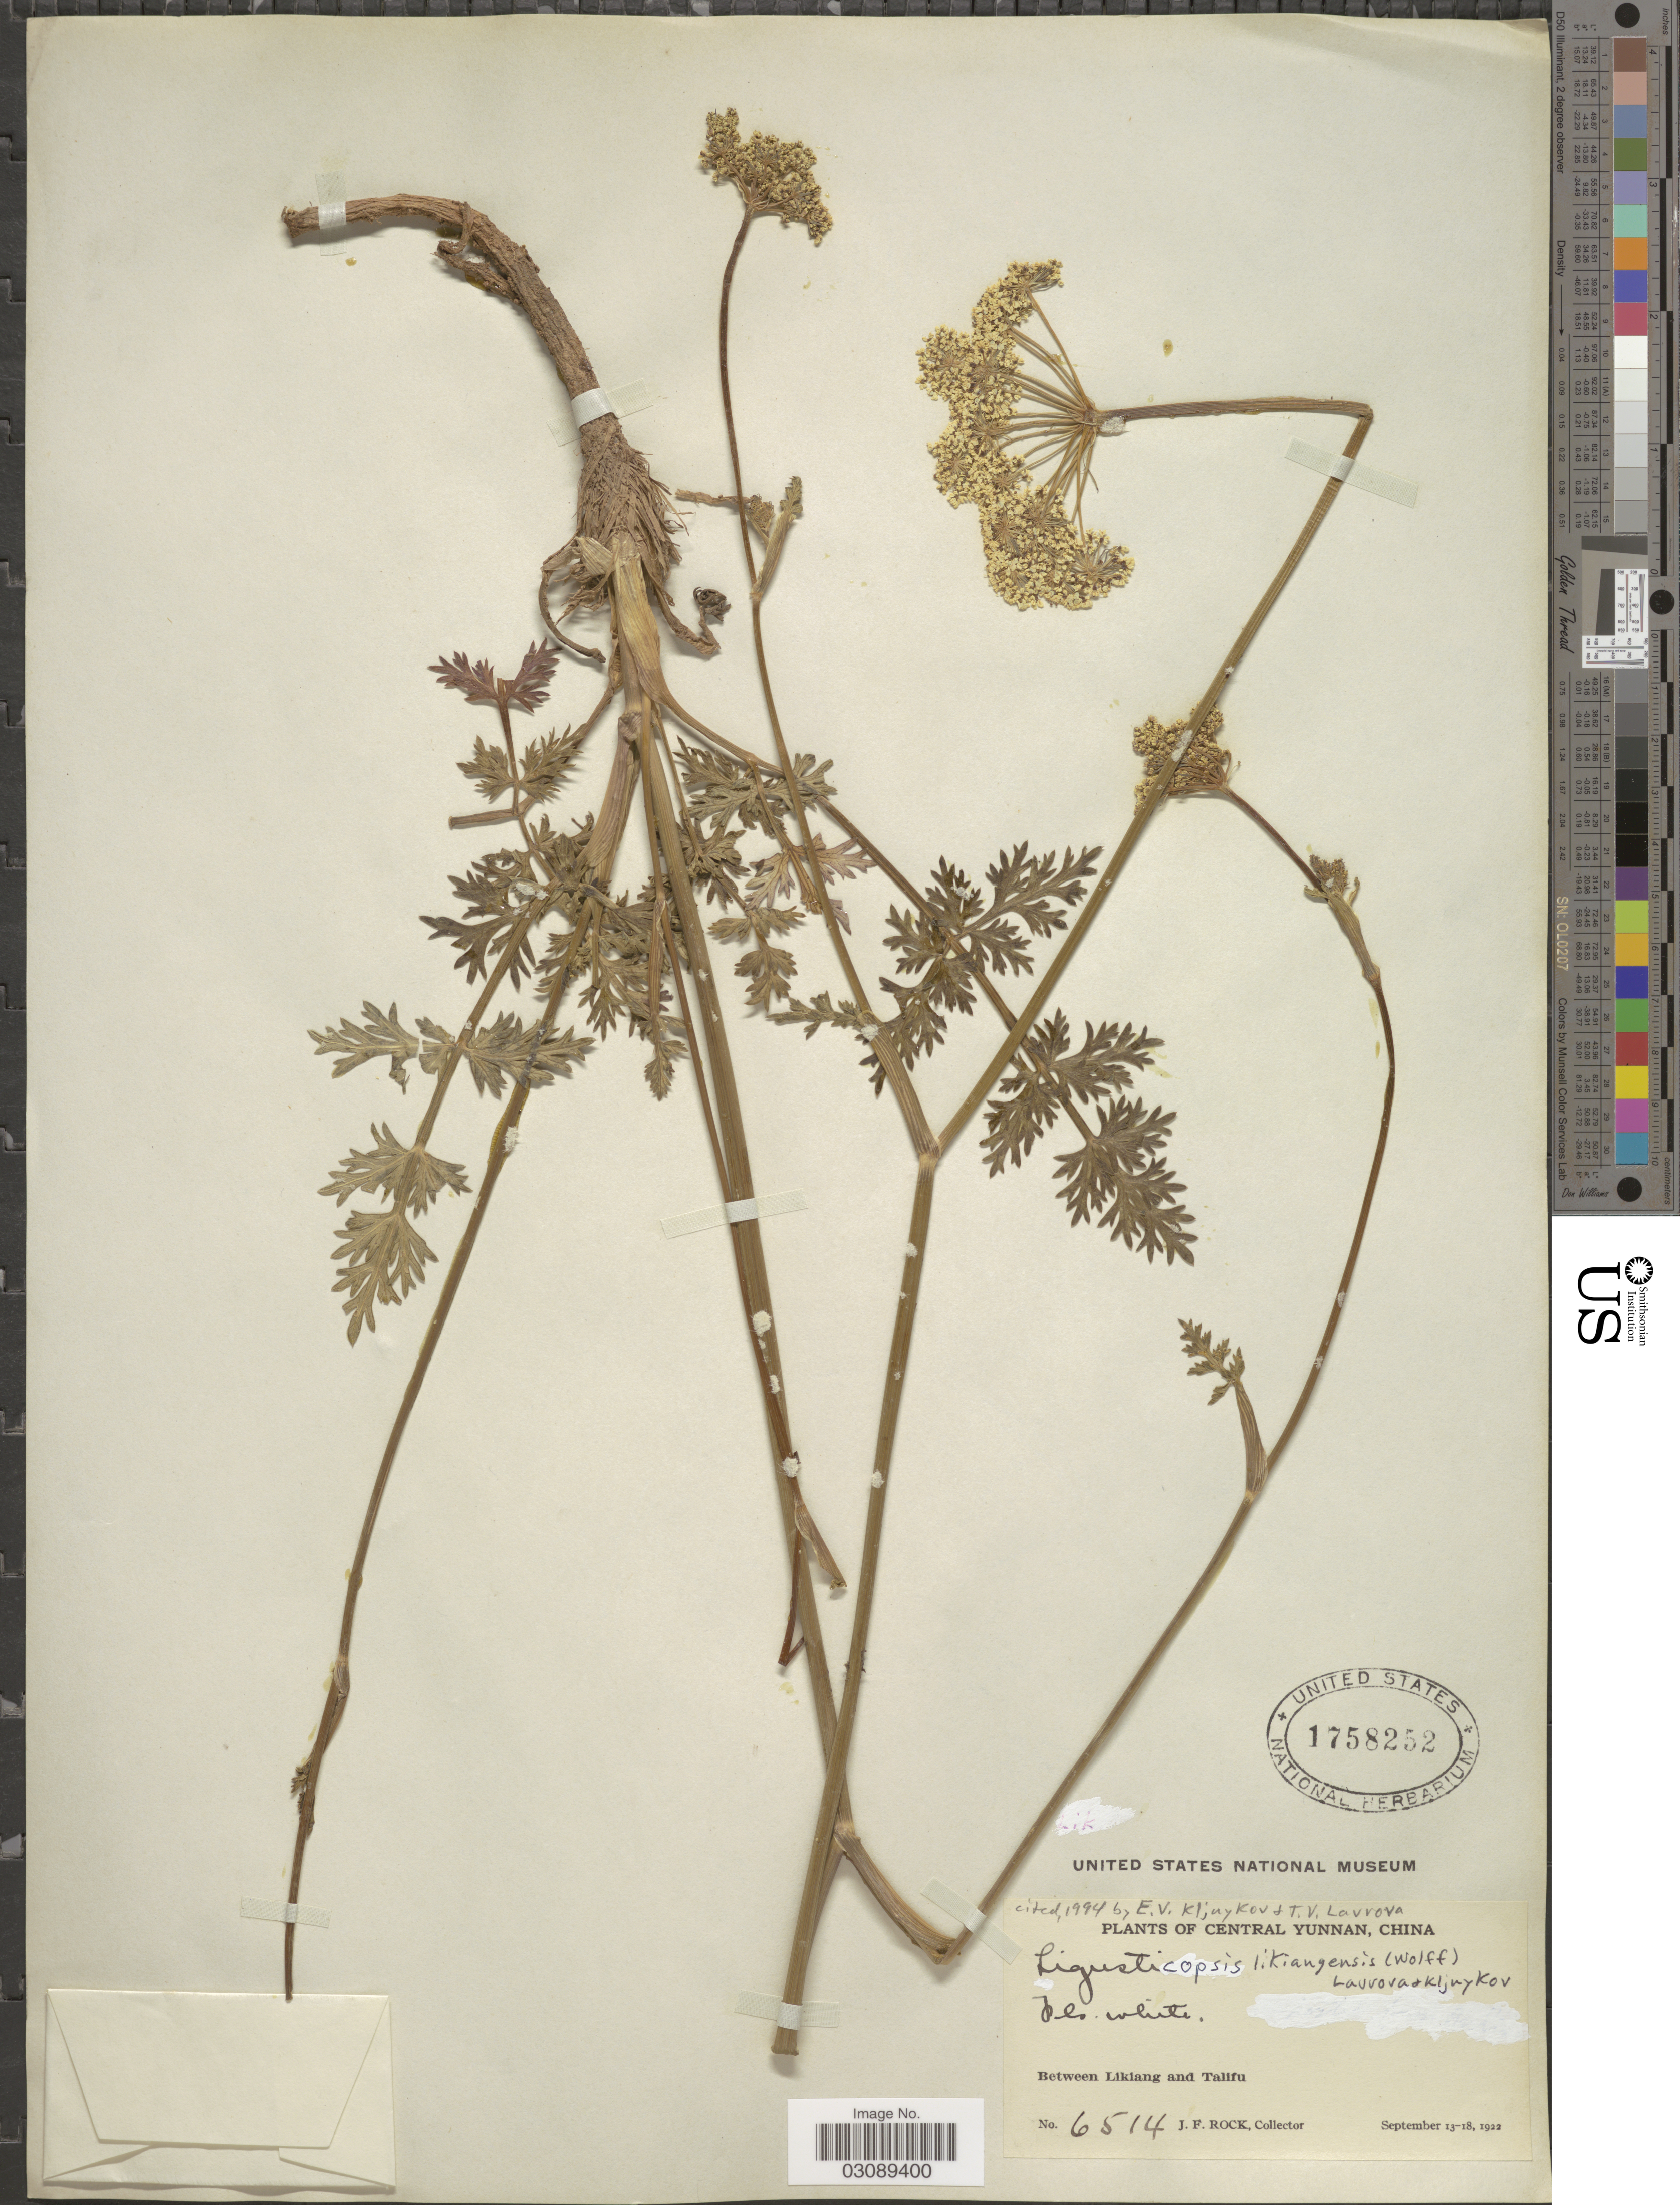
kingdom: Plantae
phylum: Tracheophyta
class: Magnoliopsida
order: Apiales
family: Apiaceae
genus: Ligusticopsis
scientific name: Ligusticopsis likiangensis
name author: (H. Wolff) Lavrova & Kljuykov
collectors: J. Rock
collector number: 6514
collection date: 1922-09-13/1922-09-18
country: China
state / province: Yunnan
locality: Central Yunnan. Between Likiang and Talifu.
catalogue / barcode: US 1758252